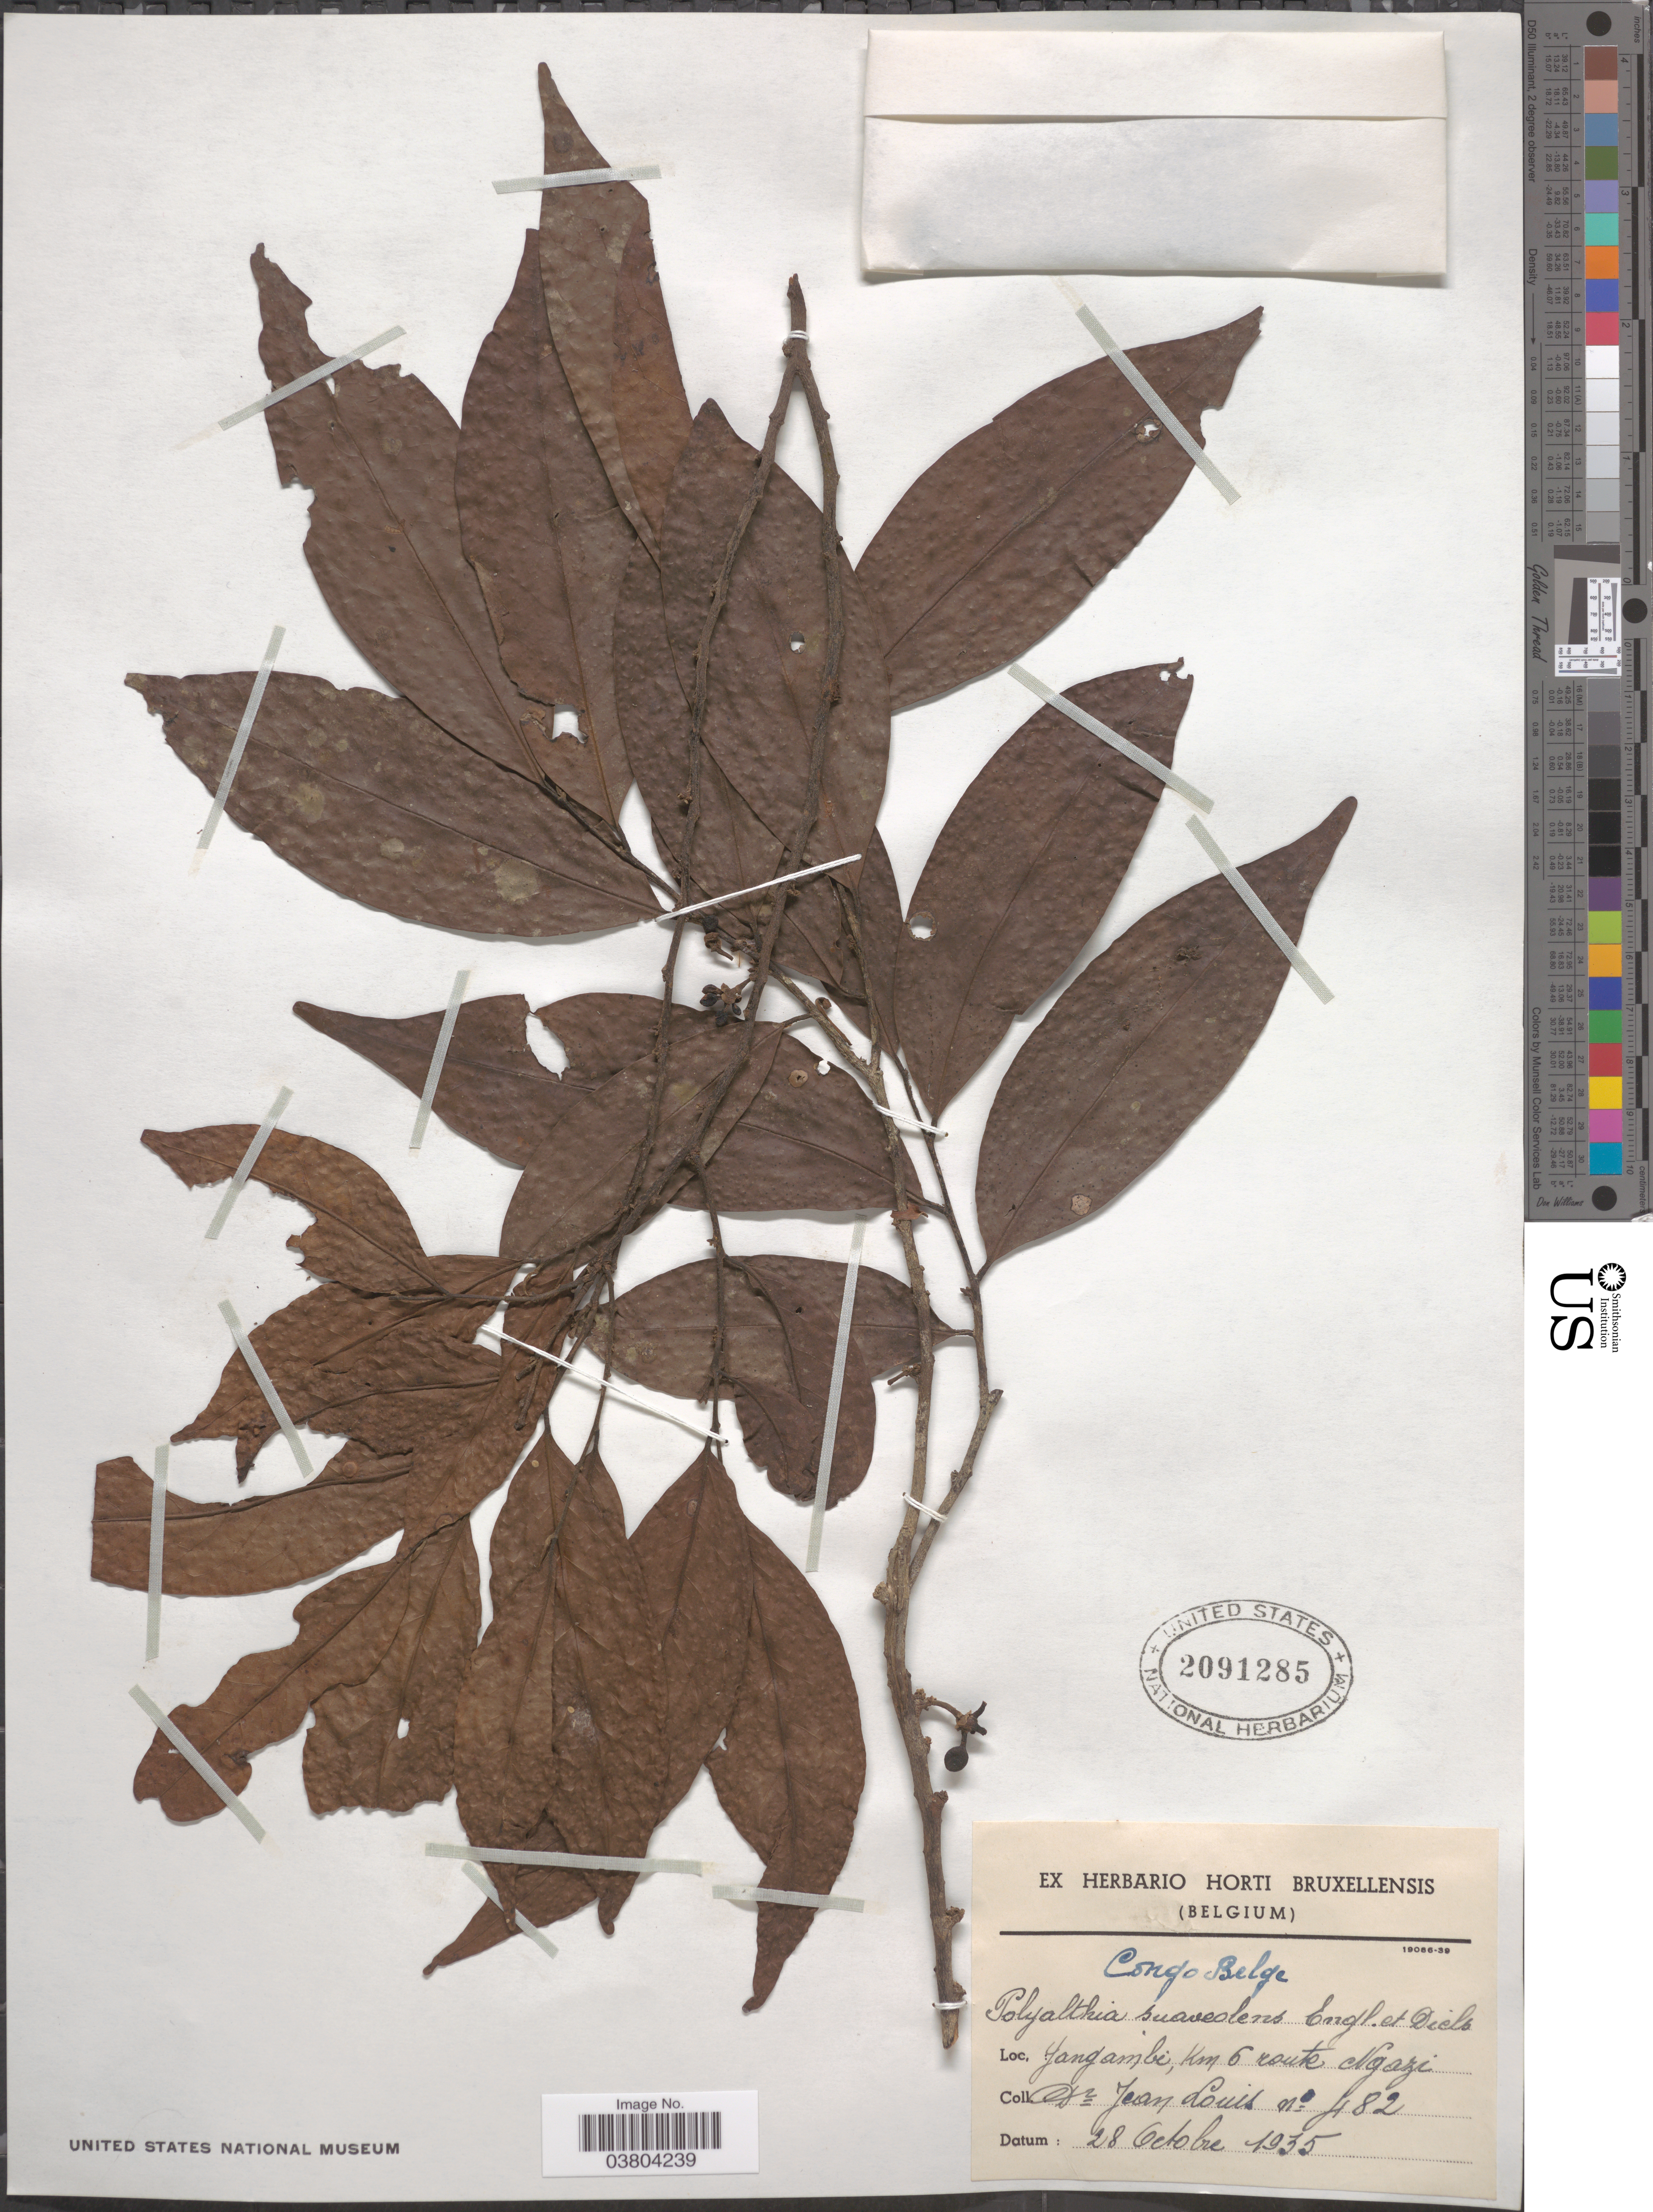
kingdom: Plantae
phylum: Tracheophyta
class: Magnoliopsida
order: Magnoliales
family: Annonaceae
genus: Greenwayodendron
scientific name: Greenwayodendron suaveolens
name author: (Engl. & Diels) Verdc.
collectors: J. Louis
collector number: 482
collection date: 1935-10-28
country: Congo, Democratic Republic of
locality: Congo Belge. Yangambi, Km 6 route Ngazi.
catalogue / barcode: US 2091285